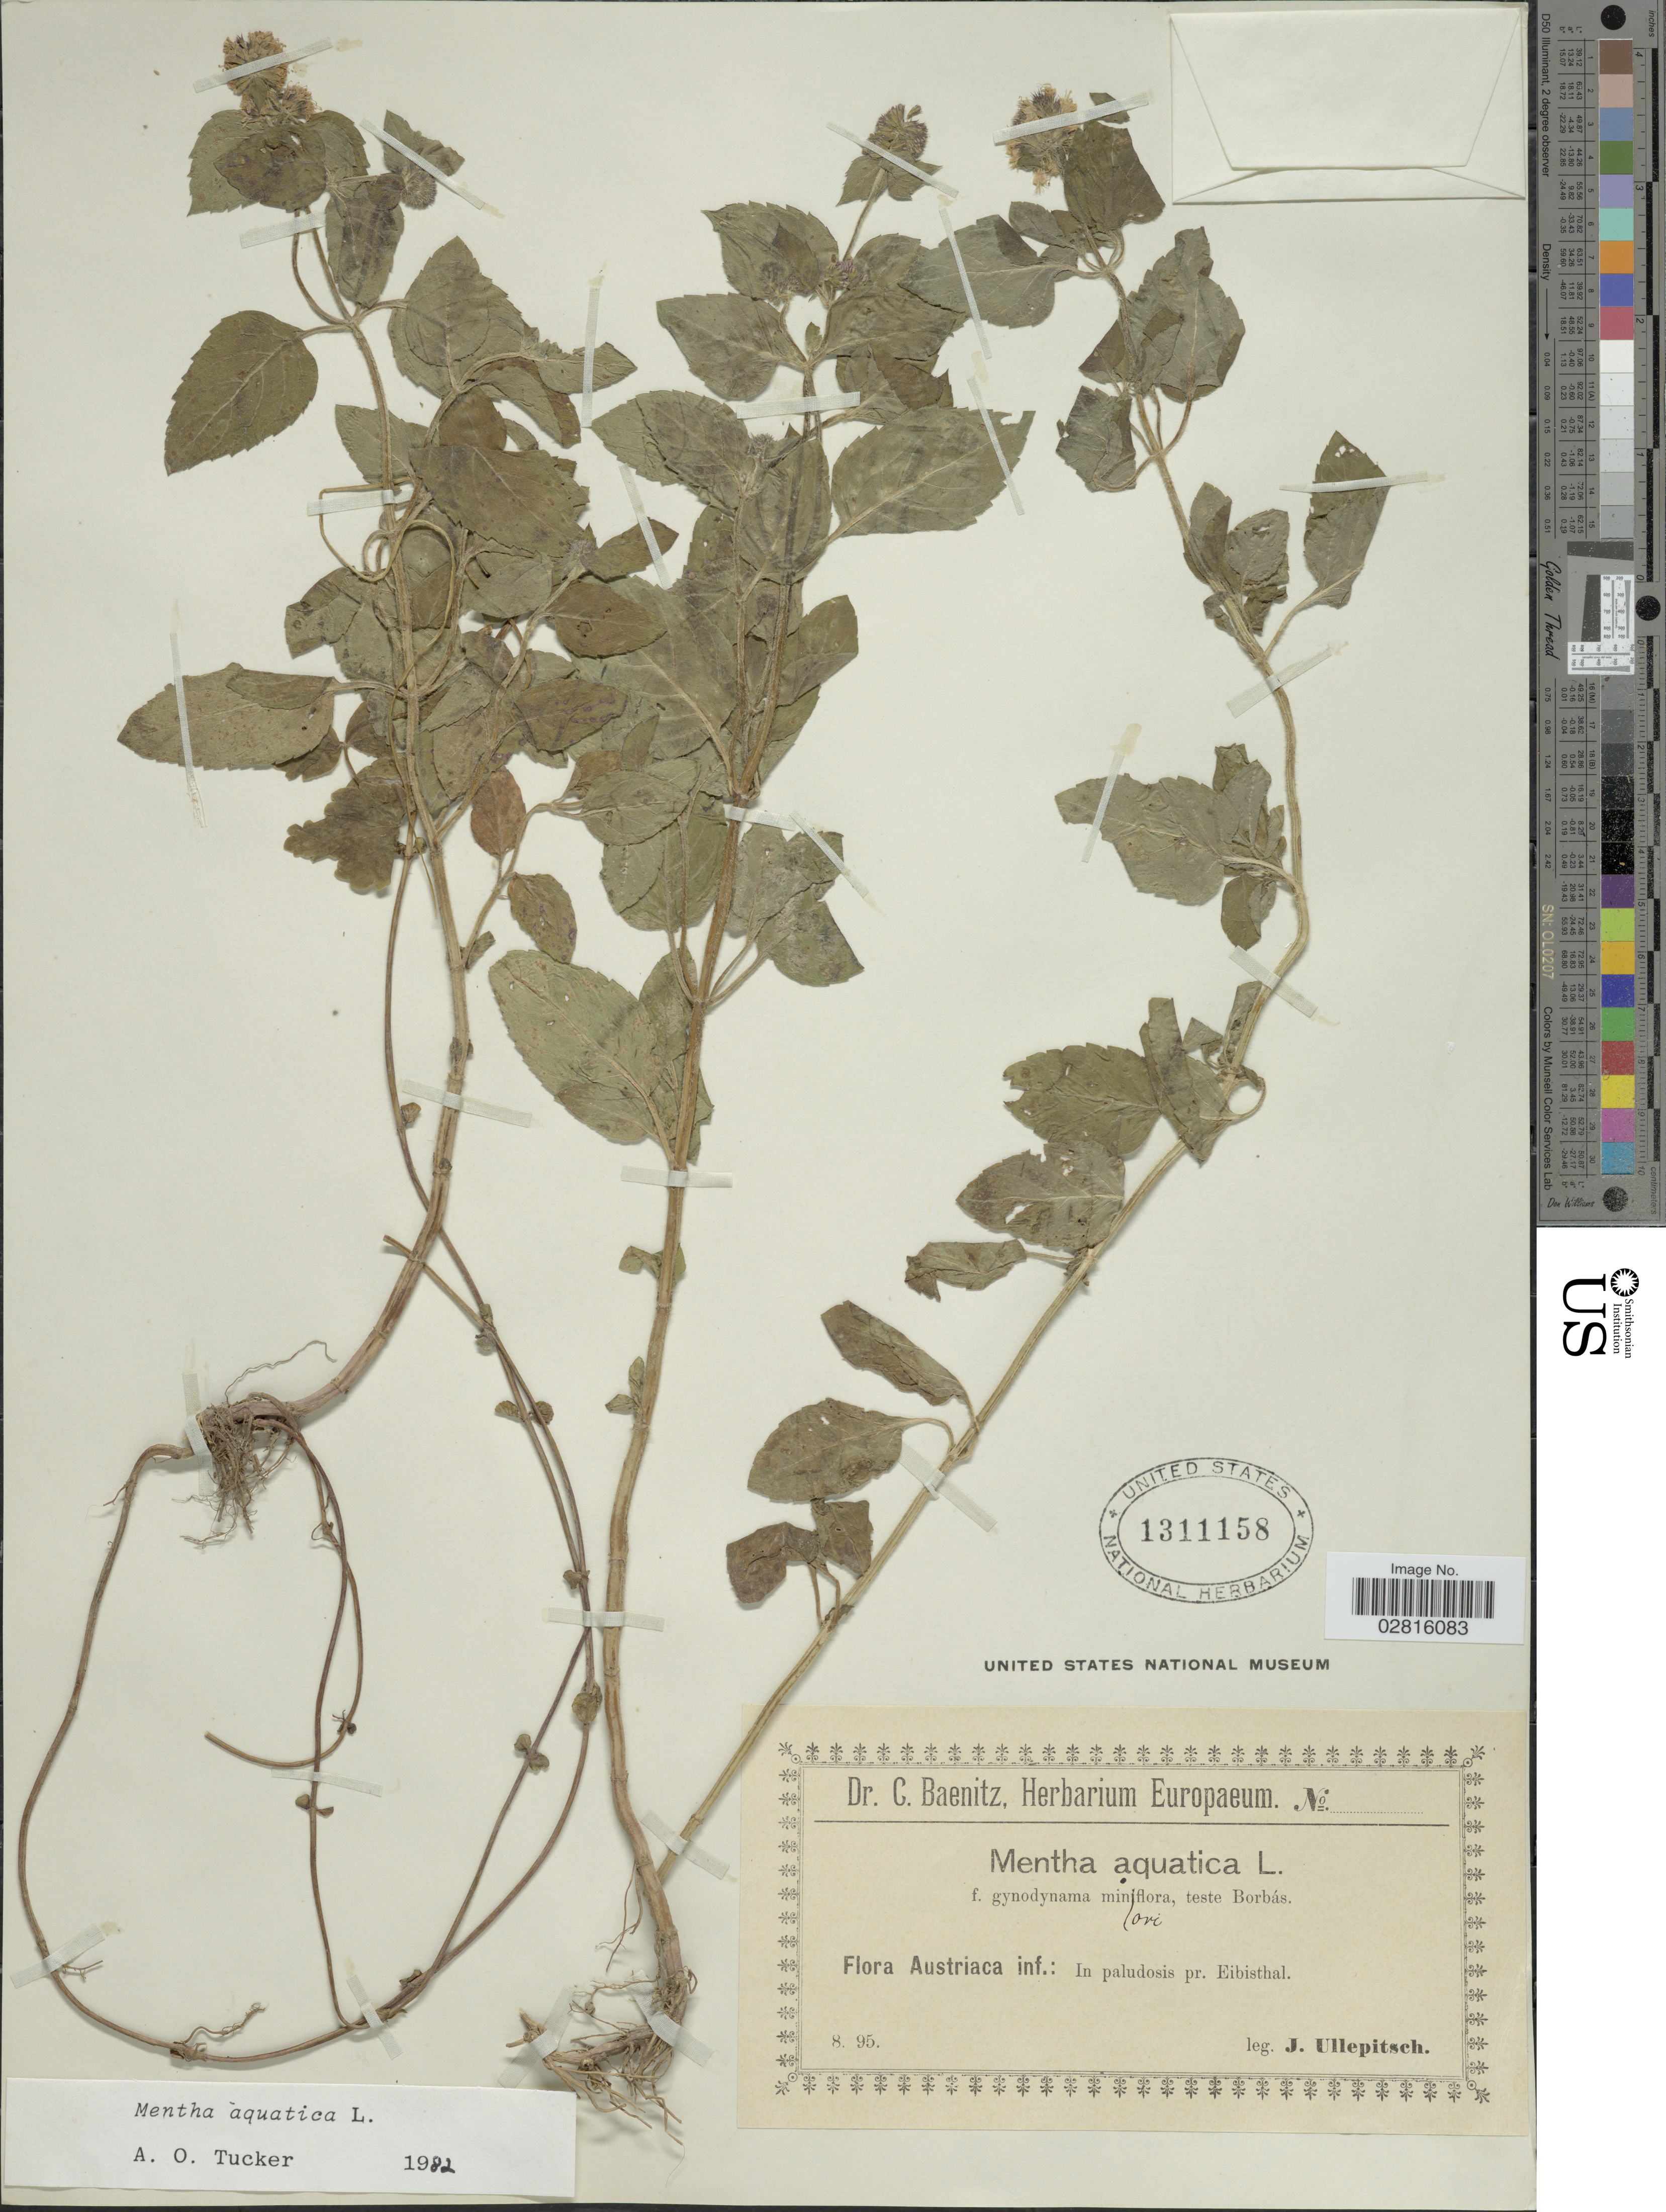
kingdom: Plantae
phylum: Tracheophyta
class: Magnoliopsida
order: Lamiales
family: Lamiaceae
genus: Mentha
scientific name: Mentha aquatica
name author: L.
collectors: J. Ullepitsch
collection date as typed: Transcribed d/m/y: /8/95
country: Austria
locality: Austriaca inf.: In paludosis pr. Eibisthal.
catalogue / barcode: US 1311158